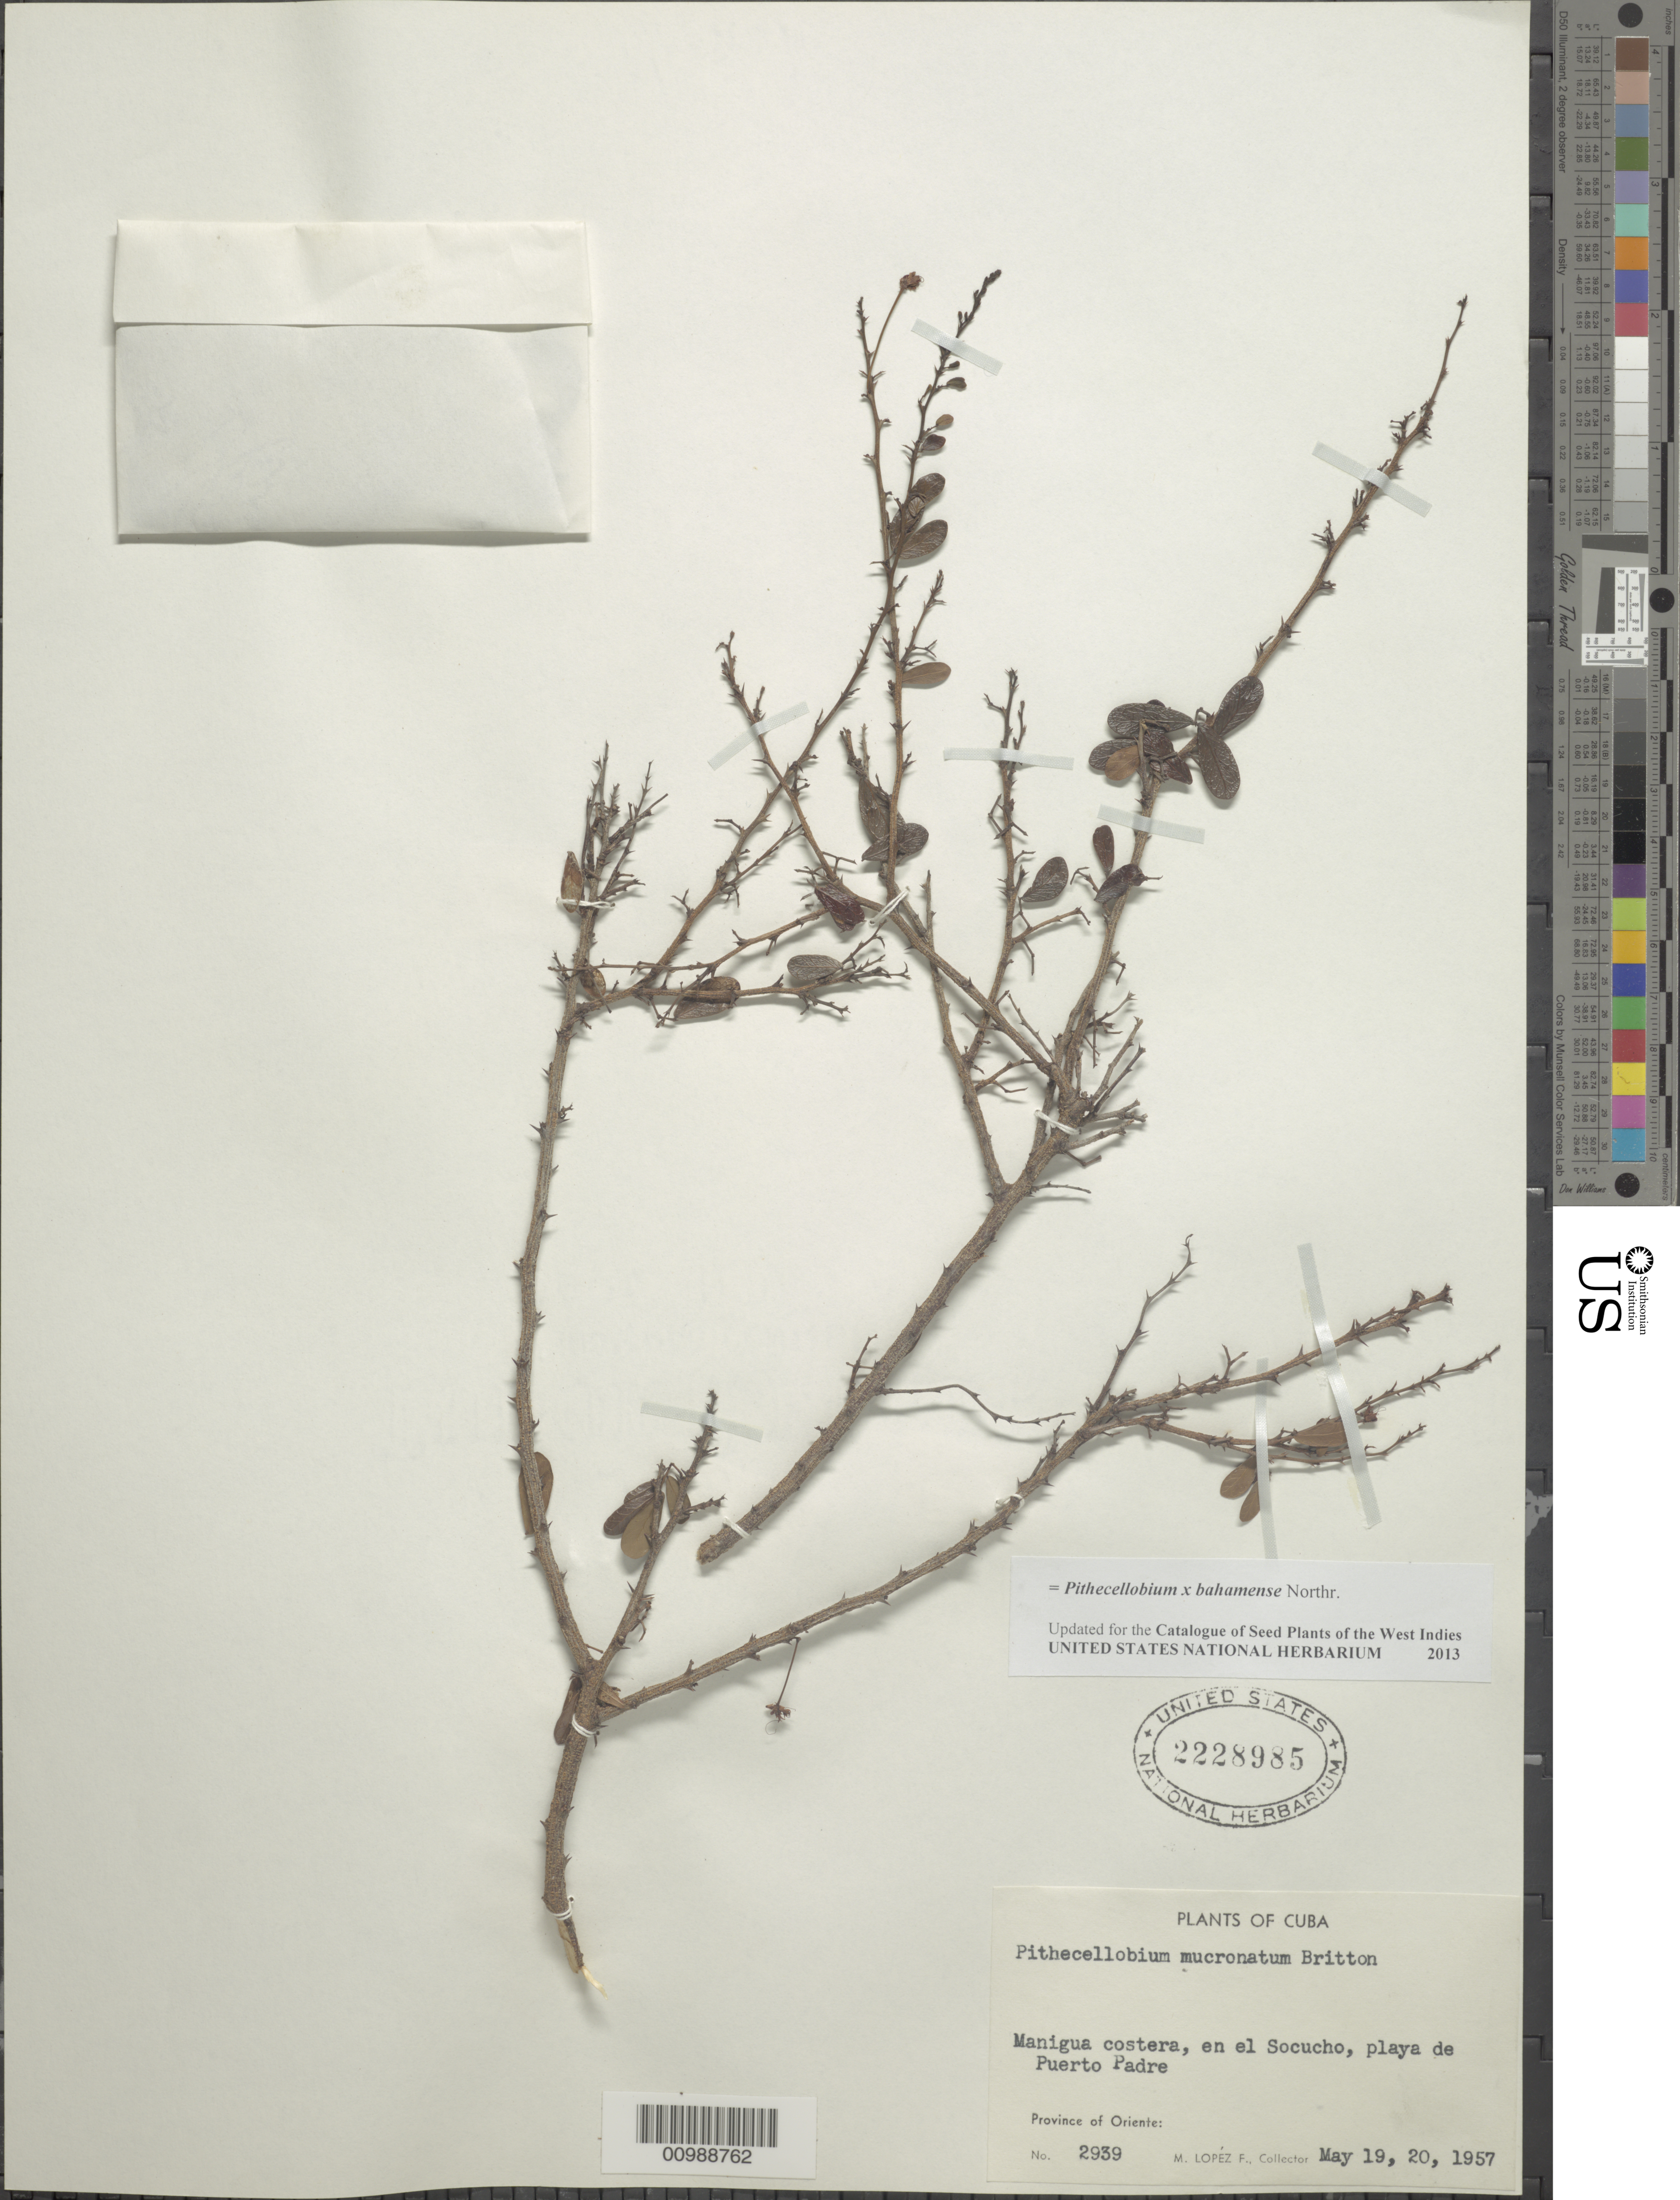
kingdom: Plantae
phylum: Tracheophyta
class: Magnoliopsida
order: Fabales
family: Fabaceae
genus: Pithecellobium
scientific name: Pithecellobium bahamense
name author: Northr.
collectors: M. López Figueiras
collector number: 2939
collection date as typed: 19 May 1957 and20 May 1957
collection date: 1957-05-19/1957-05-20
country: Cuba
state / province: Oriente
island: Cuba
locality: Socucho; Playa de Puerto Padre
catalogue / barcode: US 2228985